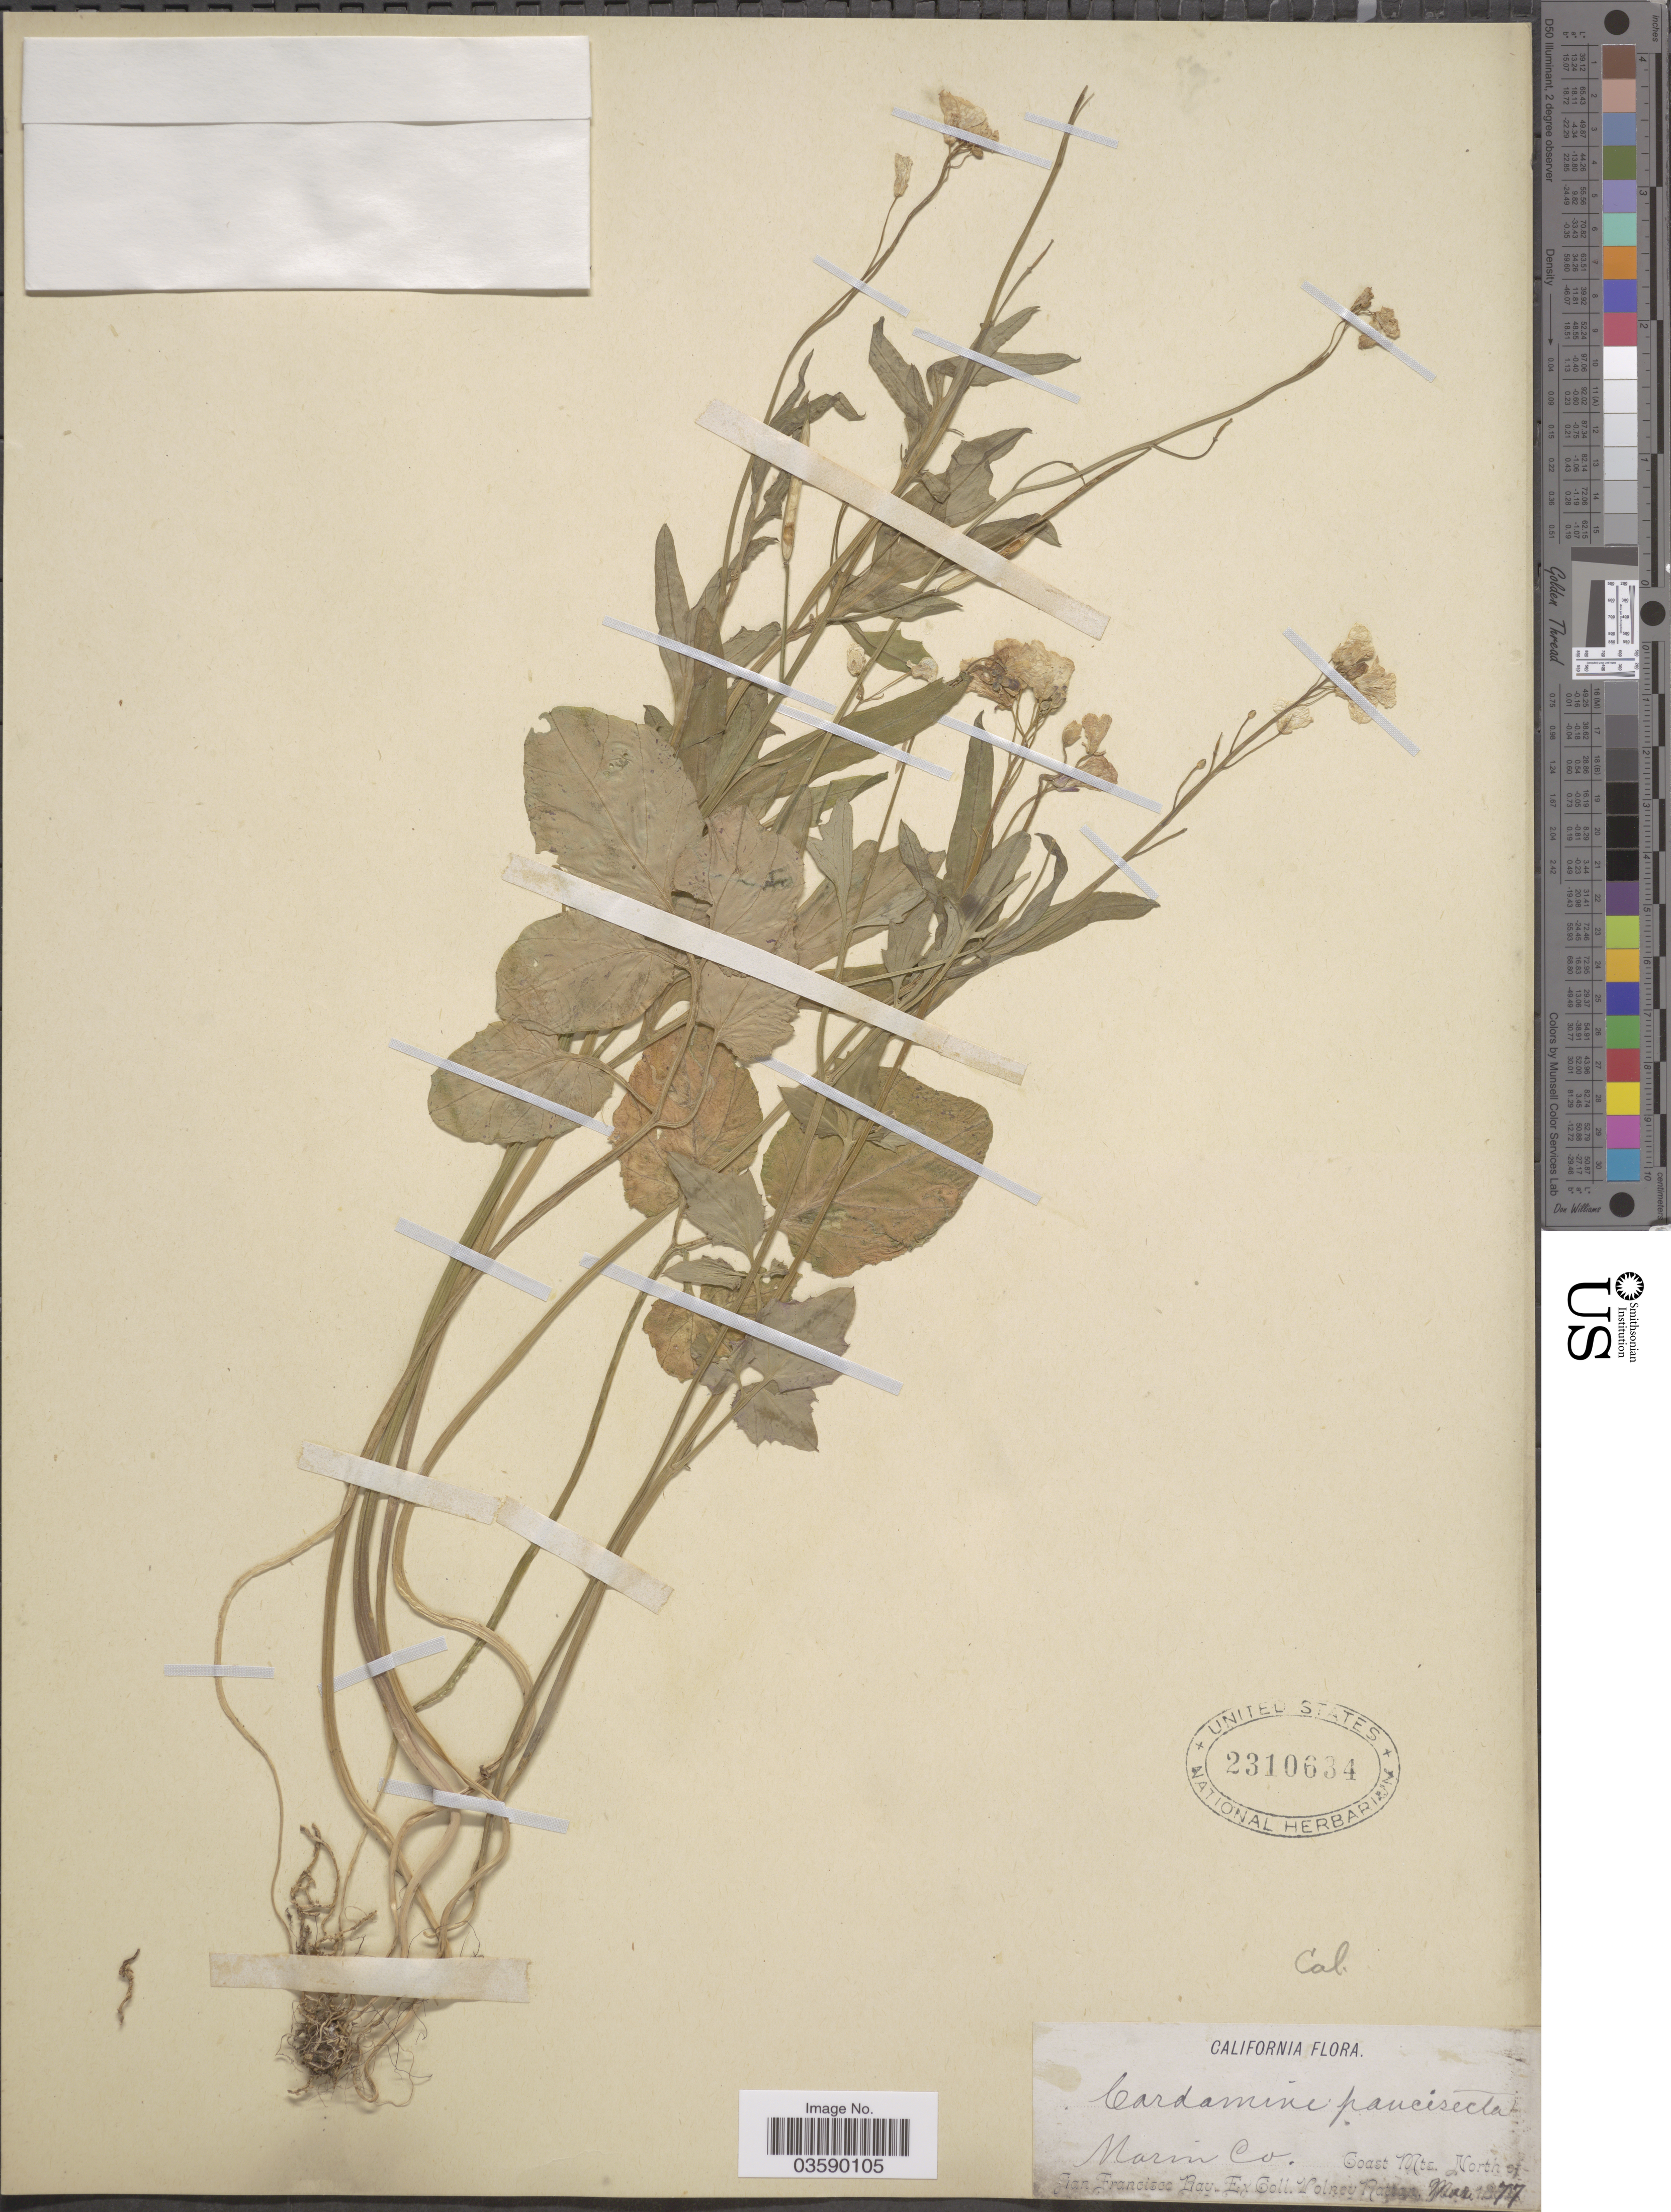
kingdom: Plantae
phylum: Tracheophyta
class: Magnoliopsida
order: Brassicales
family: Brassicaceae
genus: Cardamine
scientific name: Cardamine sp.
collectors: V. Rattan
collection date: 1877-03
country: United States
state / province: California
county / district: San Francisco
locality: Marin Co. Coast Mts. North of San Francisco Bay.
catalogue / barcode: US 2310634